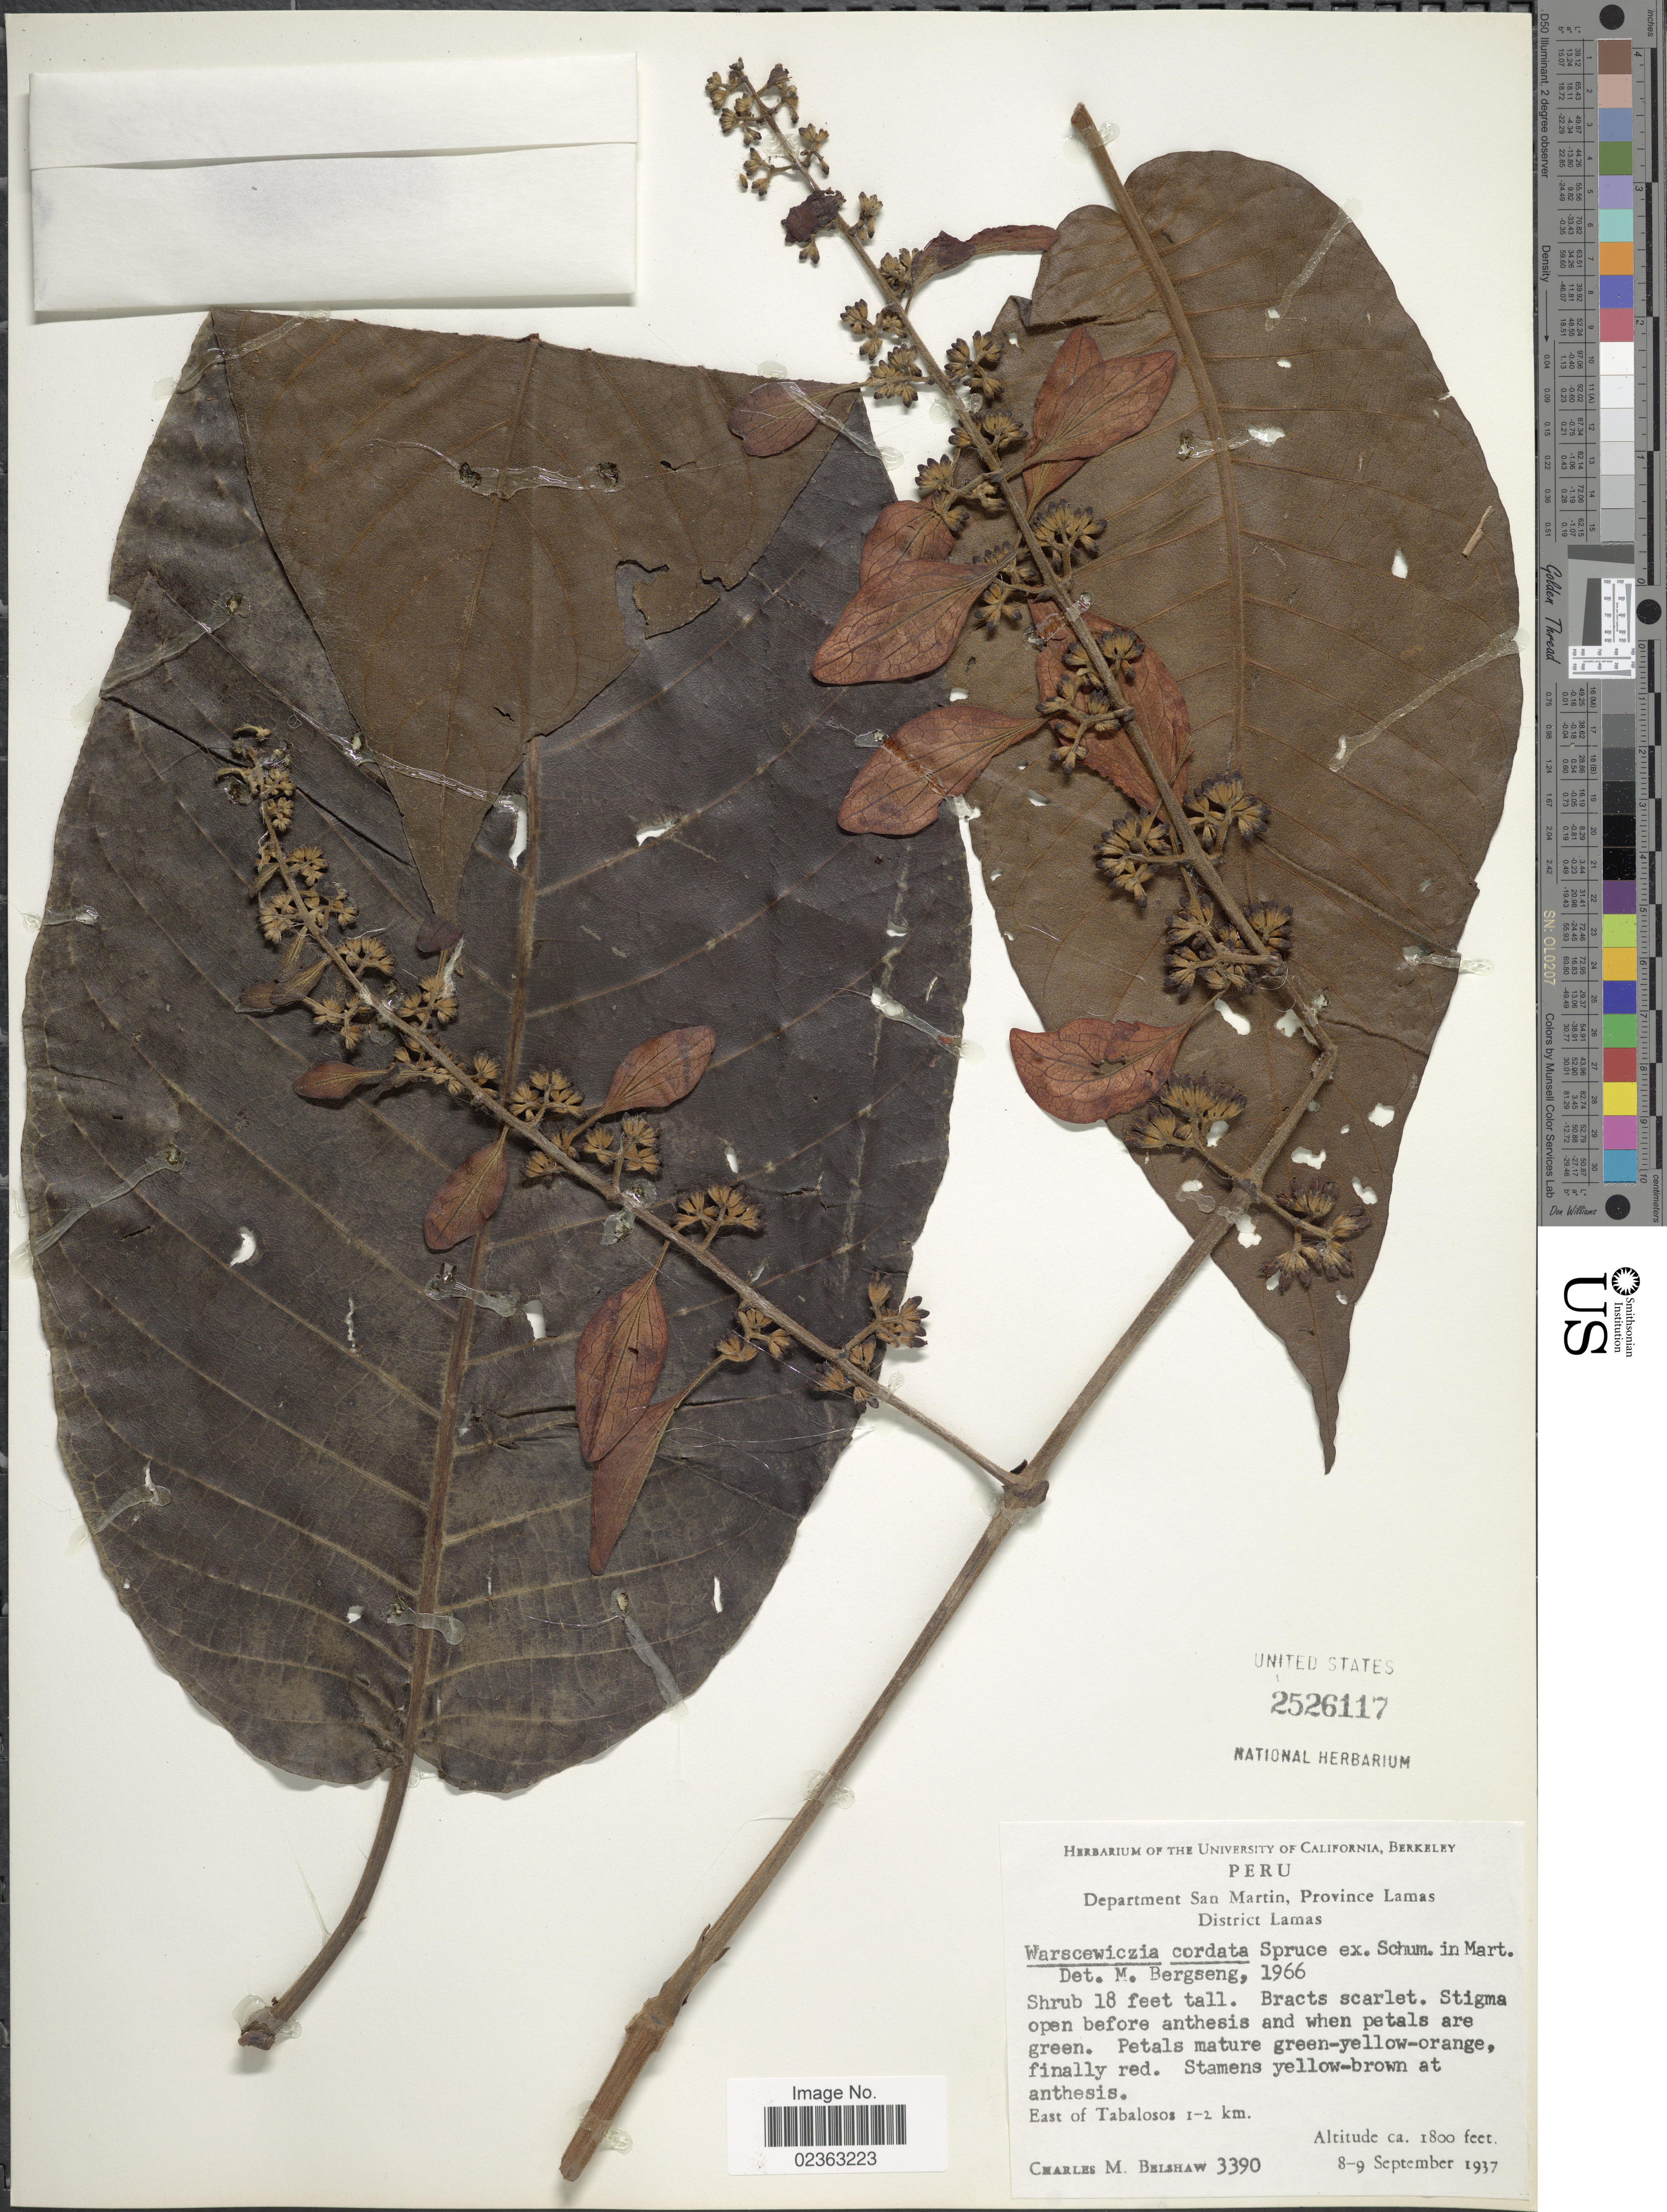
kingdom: Plantae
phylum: Tracheophyta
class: Magnoliopsida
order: Gentianales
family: Rubiaceae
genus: Warszewiczia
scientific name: Warszewiczia cordata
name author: Spruce ex K. Schum.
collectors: C. Shaw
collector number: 3390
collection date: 1937-09-08/1937-09-09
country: Peru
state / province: San Martín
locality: Province Lamas, District Lamas, east of Tabalosos 1-2 km.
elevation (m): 549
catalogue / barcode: US 2526117